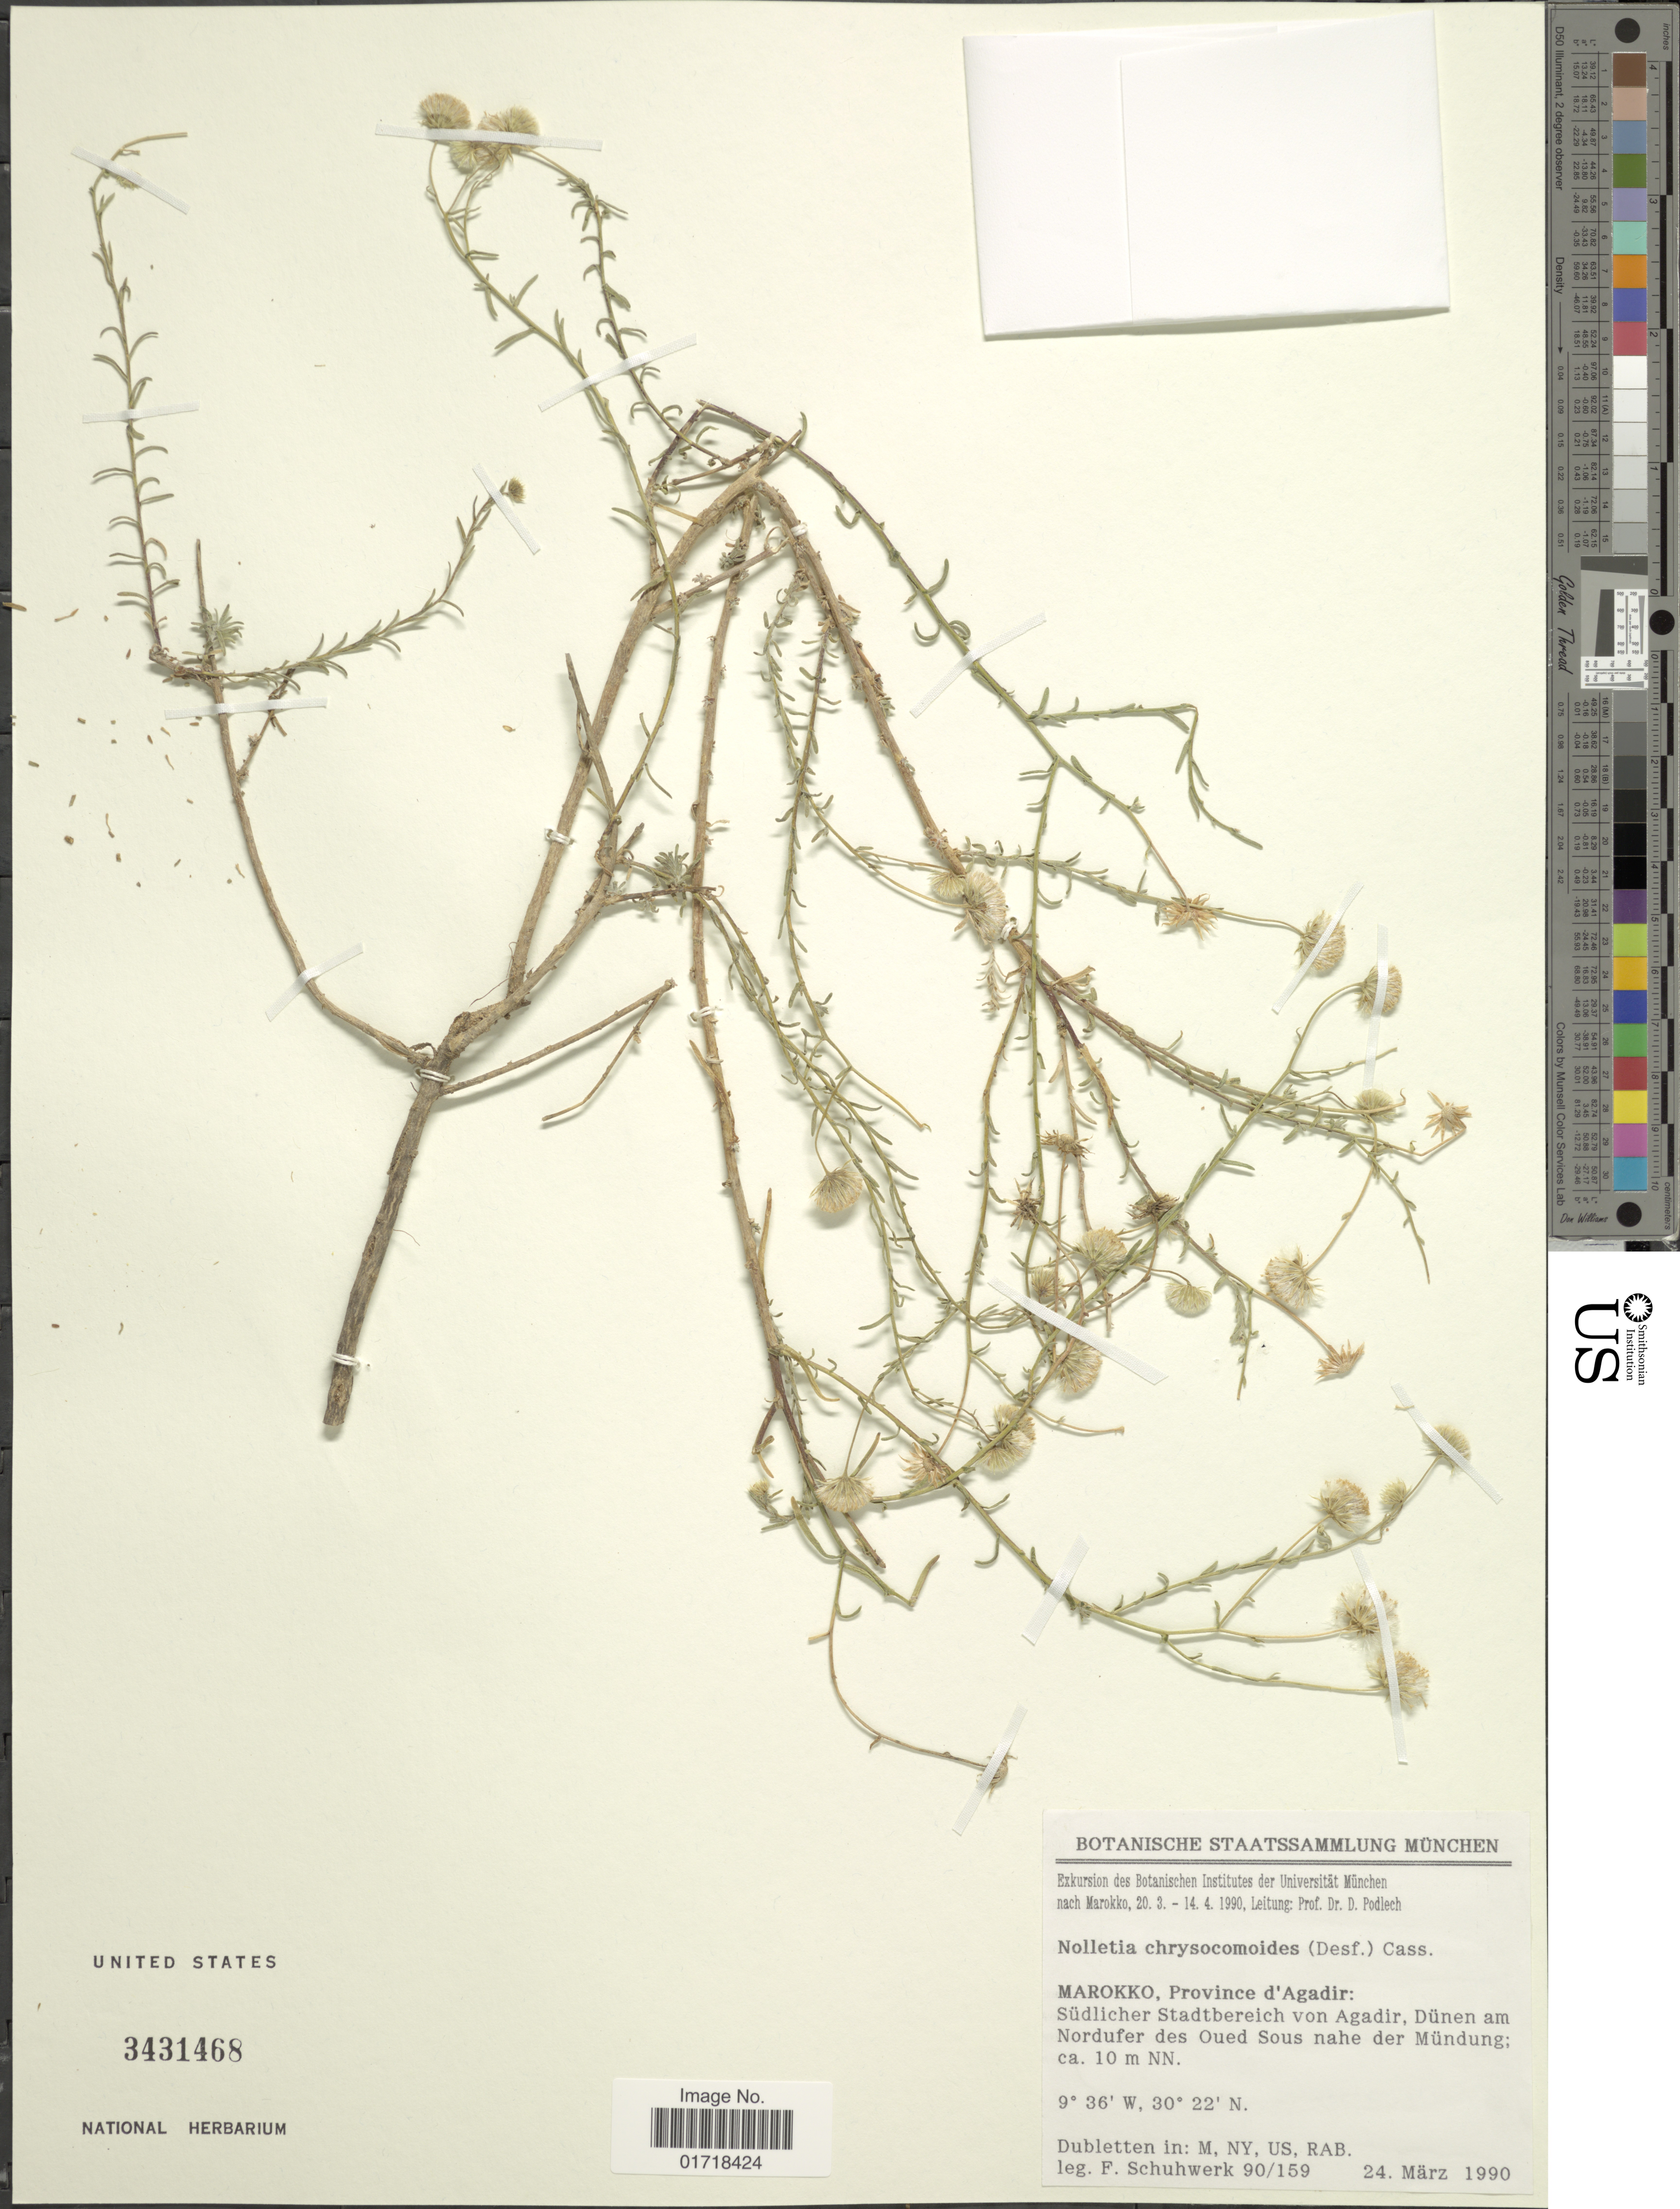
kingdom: Plantae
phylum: Tracheophyta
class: Magnoliopsida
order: Asterales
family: Asteraceae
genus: Nolletia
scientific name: Nolletia chrysocomoides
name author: (Desf.) Cass.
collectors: Schuhwerk, F.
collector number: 90/159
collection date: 1990-03-24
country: Morocco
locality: Province d'Agadir, Südlicher Stadtbereich von Agadir, Dünen am Norddufer des Oued Sous nahe der Mündung.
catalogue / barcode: US 3431468